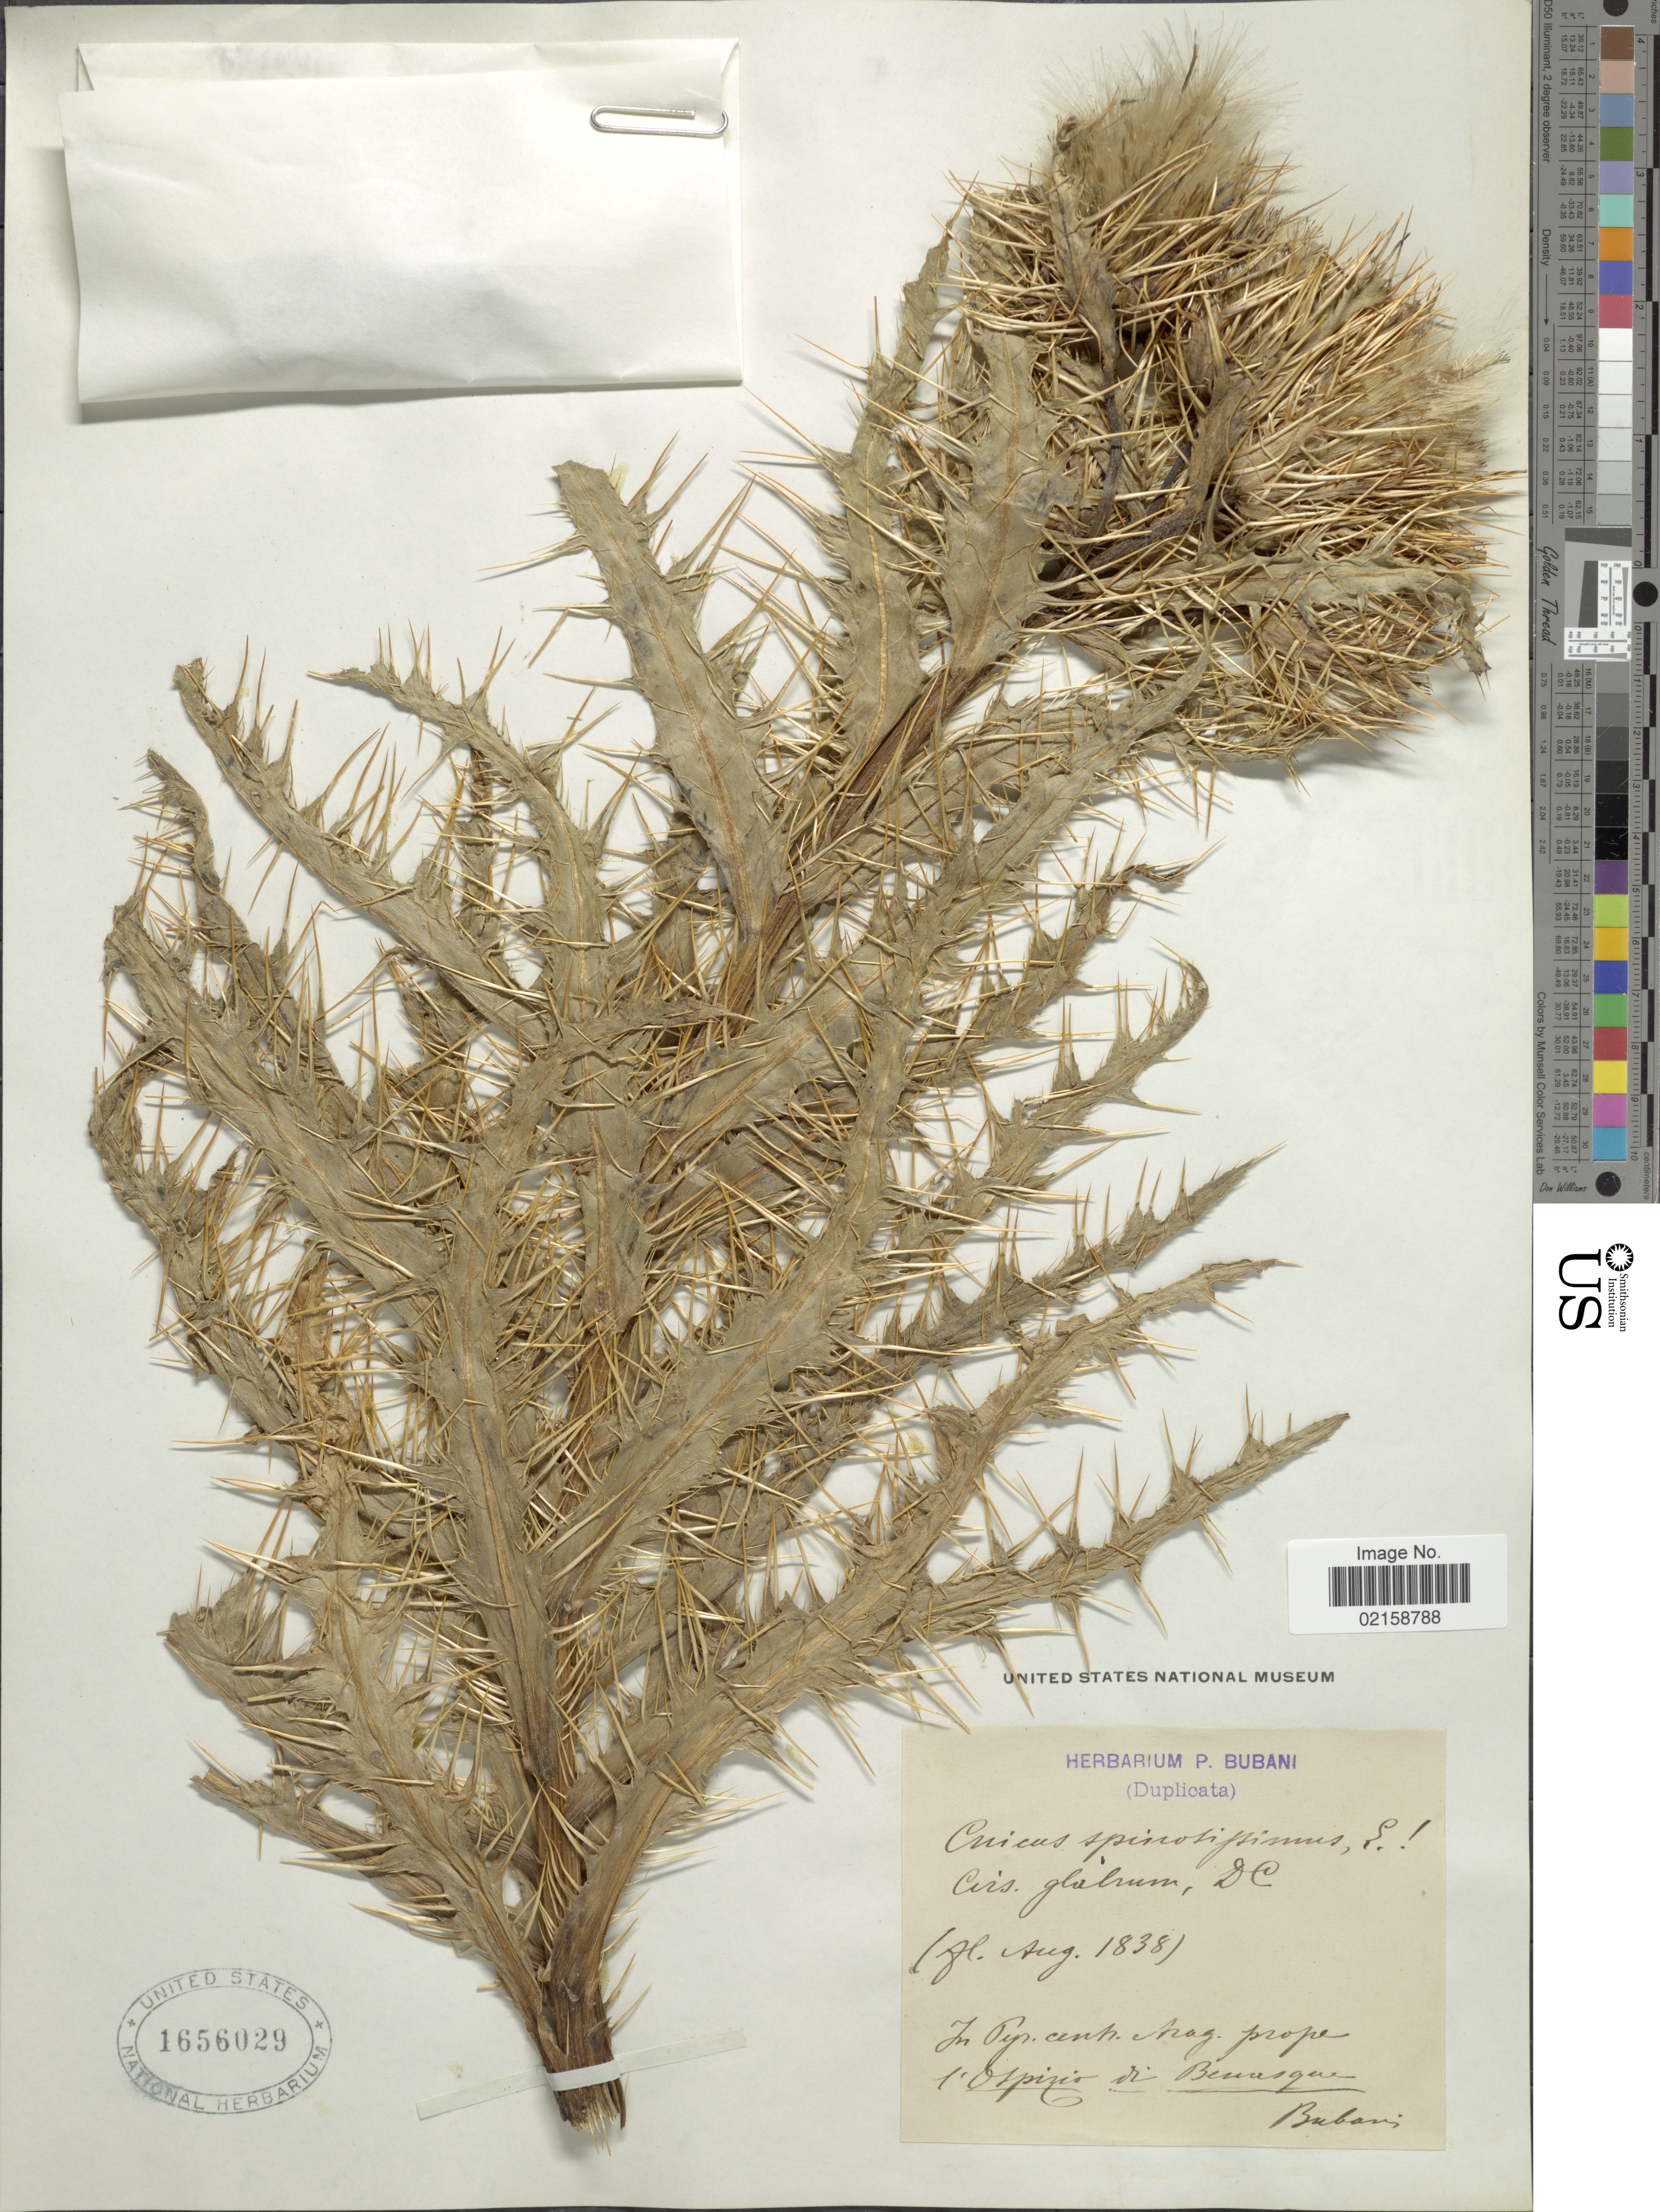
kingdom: Plantae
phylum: Tracheophyta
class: Magnoliopsida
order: Asterales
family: Asteraceae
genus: Cirsium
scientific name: Cirsium glabrum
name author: DC.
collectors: P. Bubani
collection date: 1838-08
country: Spain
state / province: Aragon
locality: In Pyrenees centr. Arag. prope l'Ospizio di Benasque.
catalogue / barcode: US 1656029